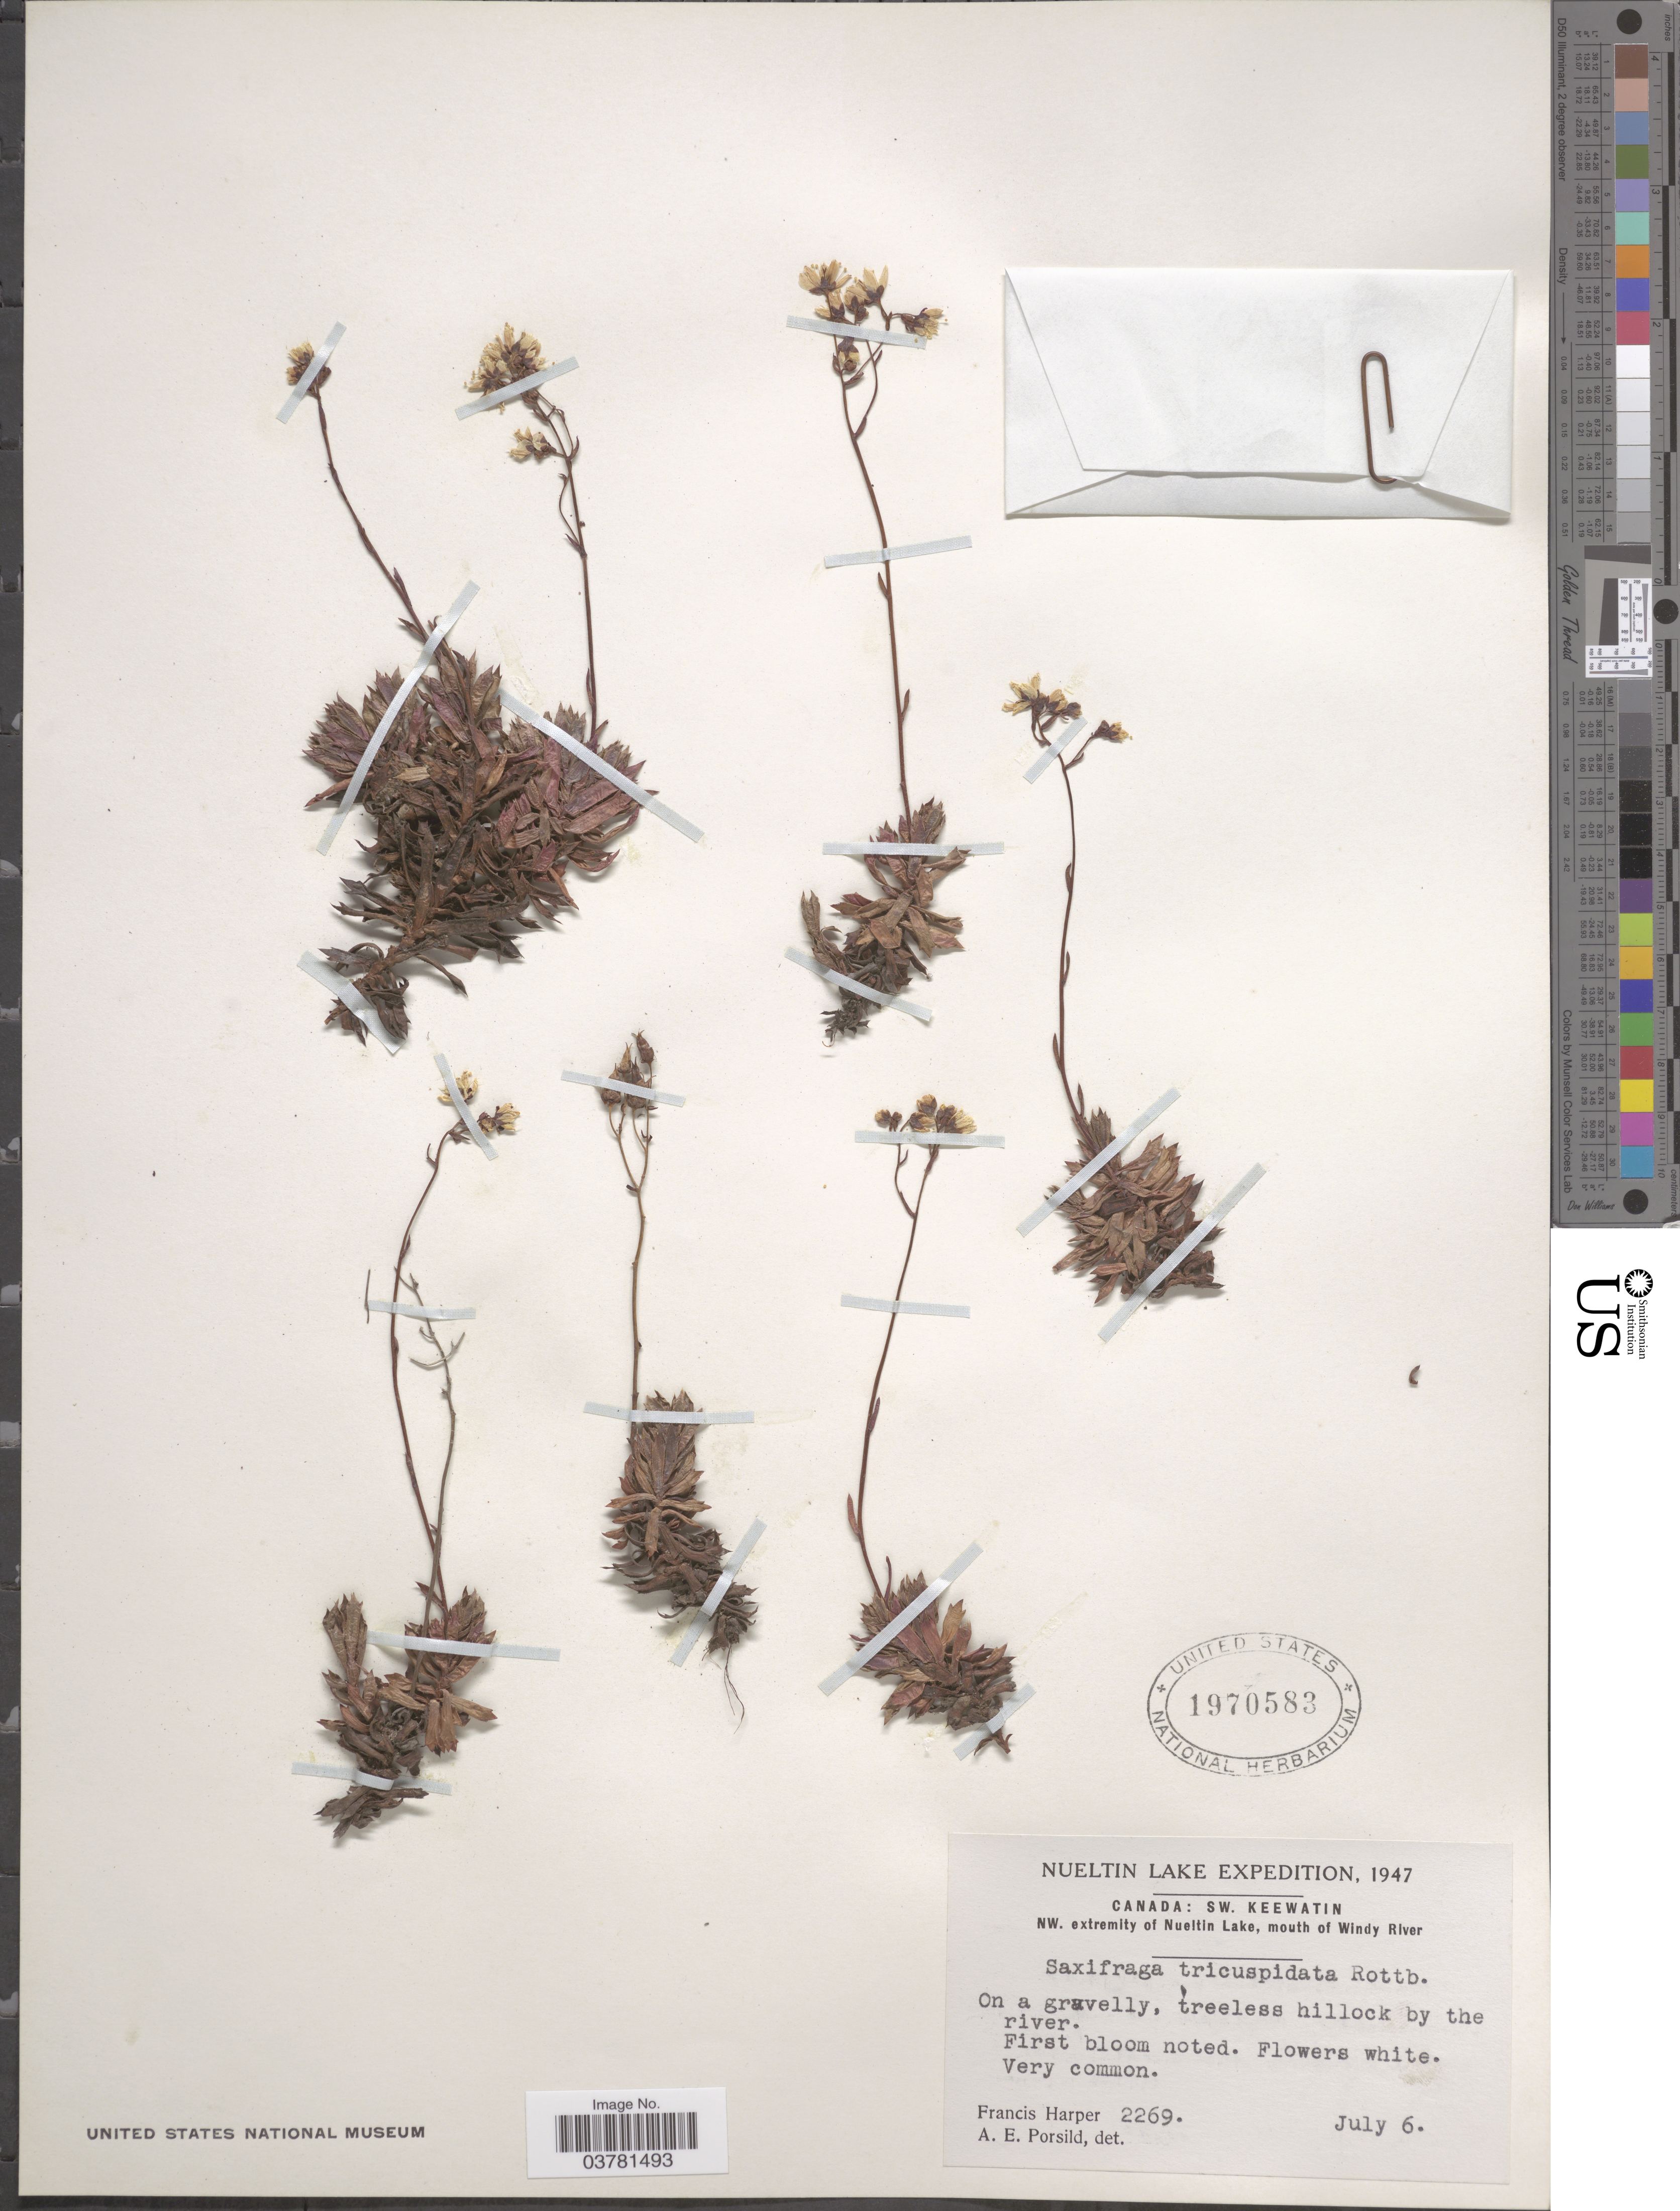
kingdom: Plantae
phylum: Tracheophyta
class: Magnoliopsida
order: Saxifragales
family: Saxifragaceae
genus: Saxifraga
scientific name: Saxifraga tricuspidata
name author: Rottb.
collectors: F. Harper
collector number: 2269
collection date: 1947-07-06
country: Canada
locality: Nueltin Lake Expedition, 1947. SW. Keewatin. NW. extremity of Nueltin Lake, mouth of Windy River. On a gravelly, treeless hillock by the river.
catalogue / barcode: US 1970583